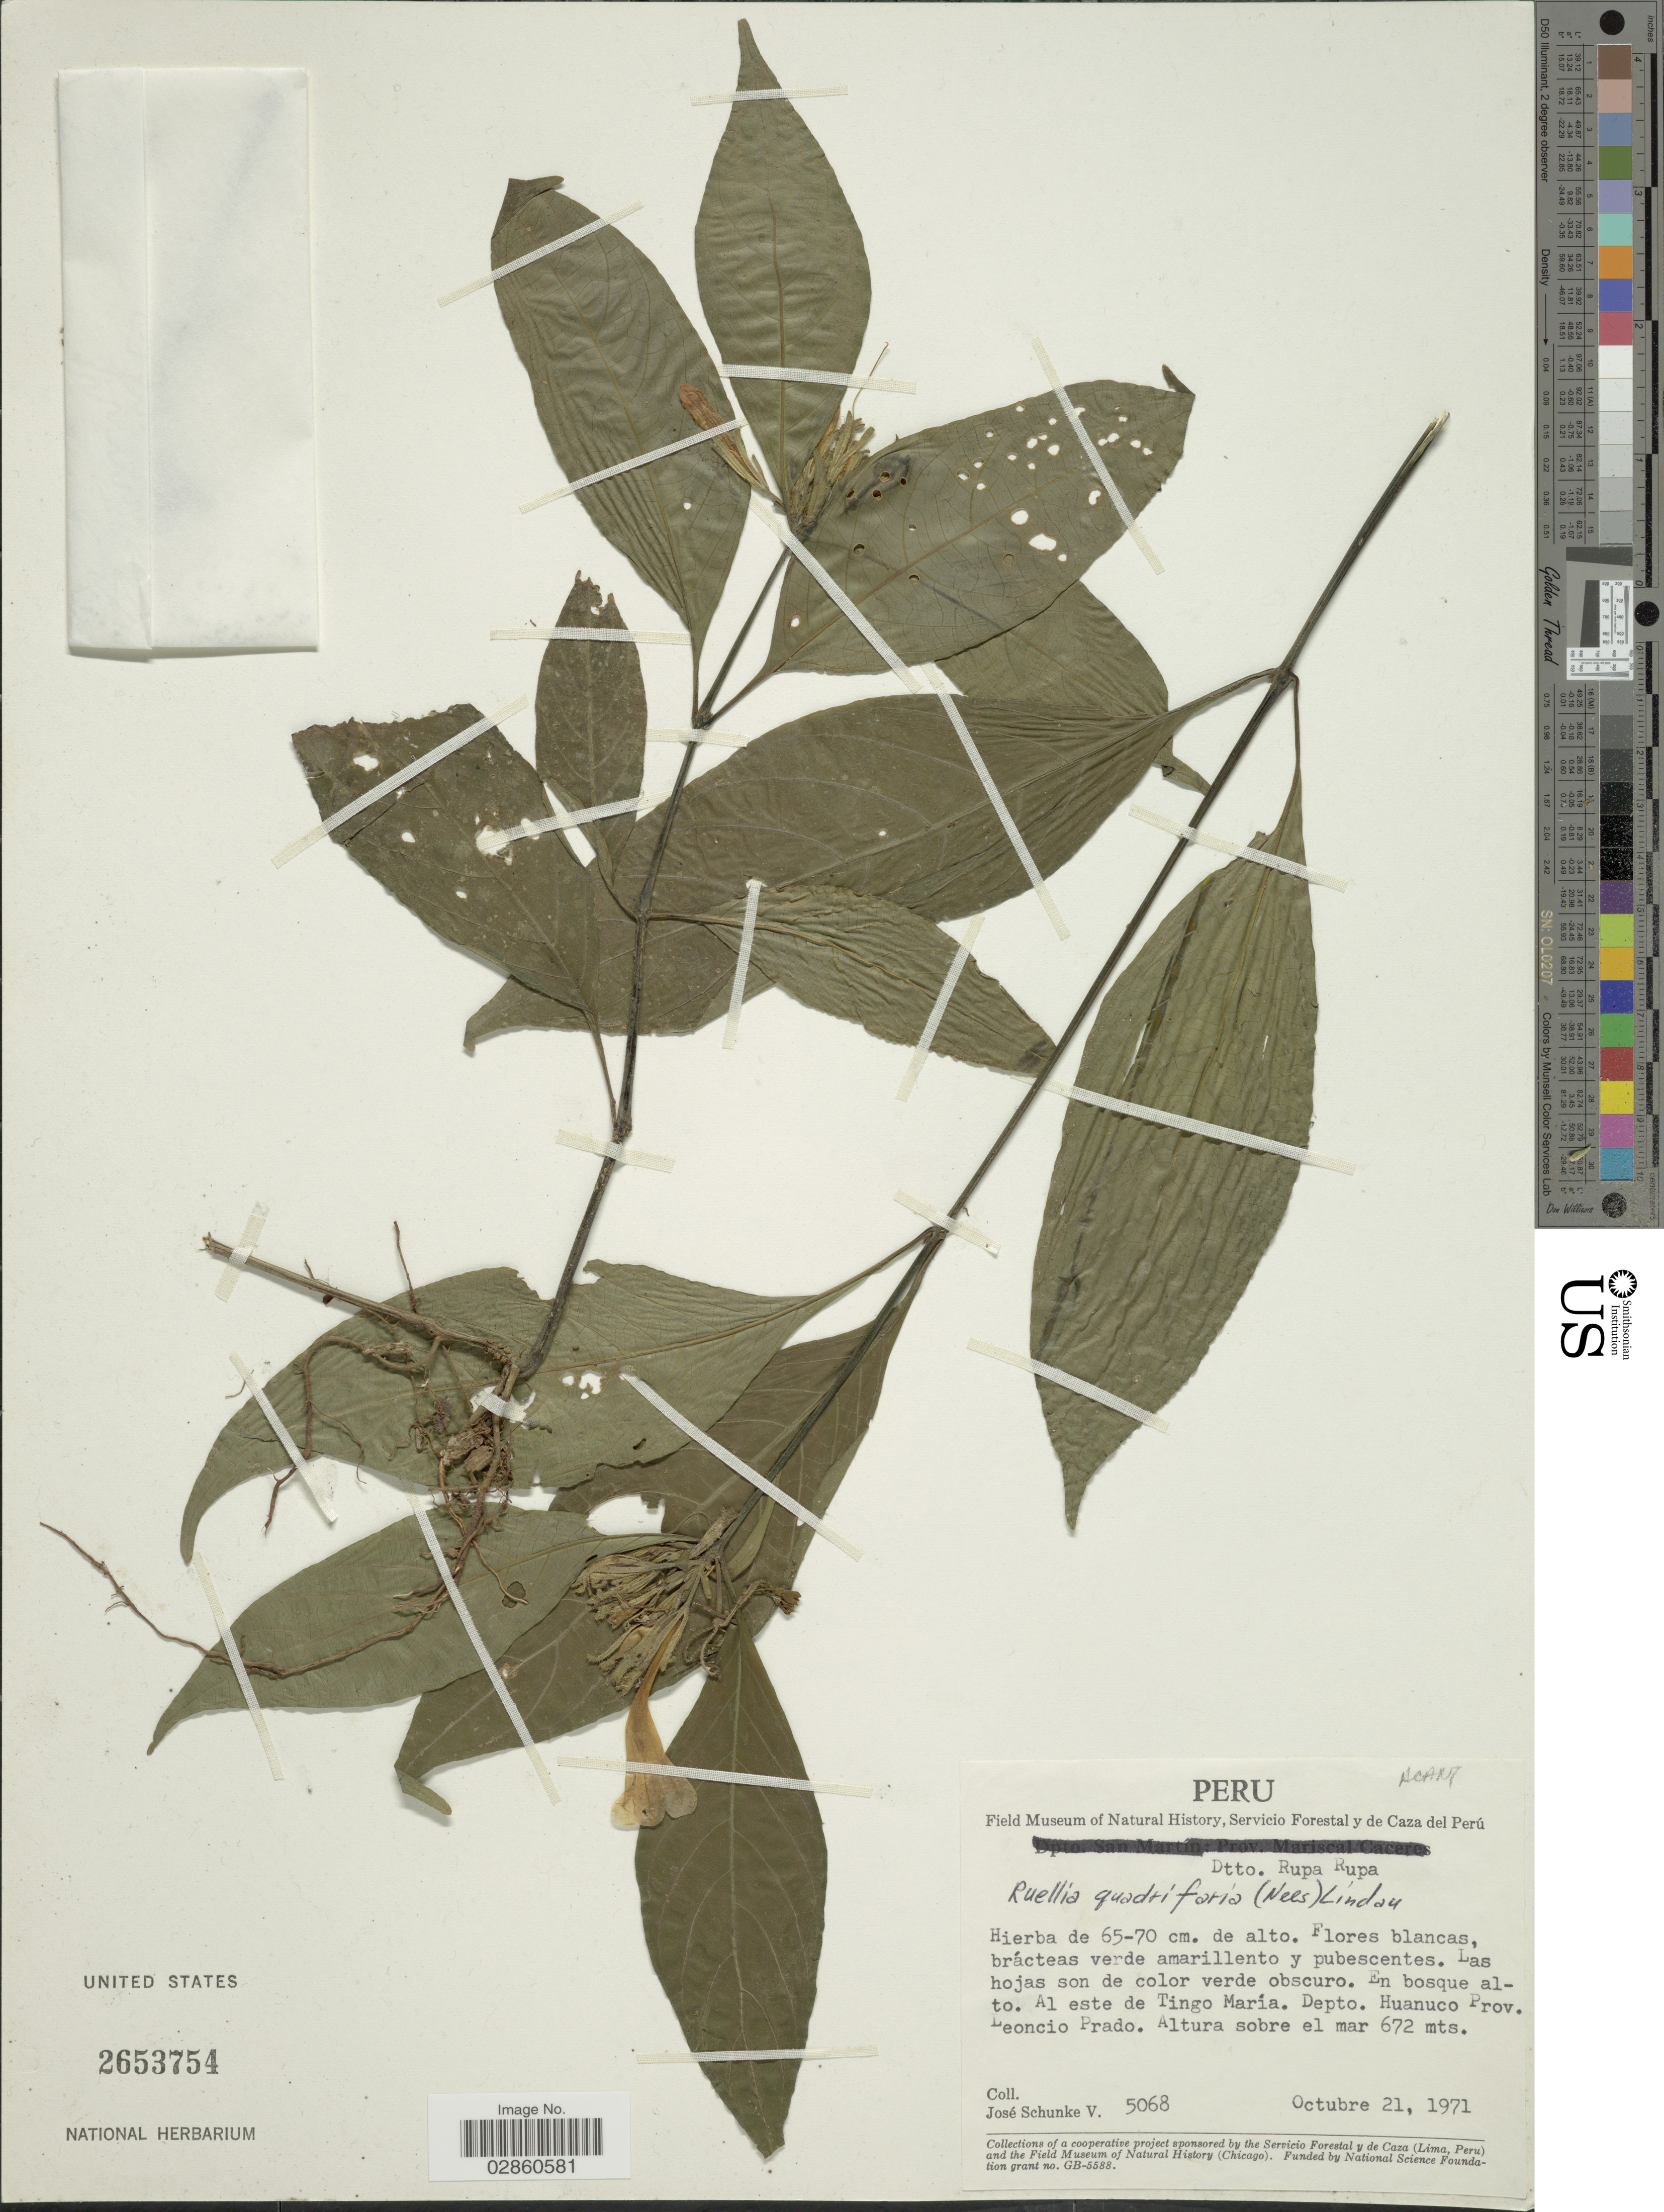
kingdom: Plantae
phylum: Tracheophyta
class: Magnoliopsida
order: Lamiales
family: Acanthaceae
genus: Ruellia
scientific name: Ruellia glischrocalyx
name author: Lindau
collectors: J. Schunke Vigo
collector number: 5068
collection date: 1971-10-21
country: Peru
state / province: Huánuco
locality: Dtto. Rupa Rupa. Al este de Tingo María. Depto. Huanuco Prov. Leoncio Prado.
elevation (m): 672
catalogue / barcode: US 2653754